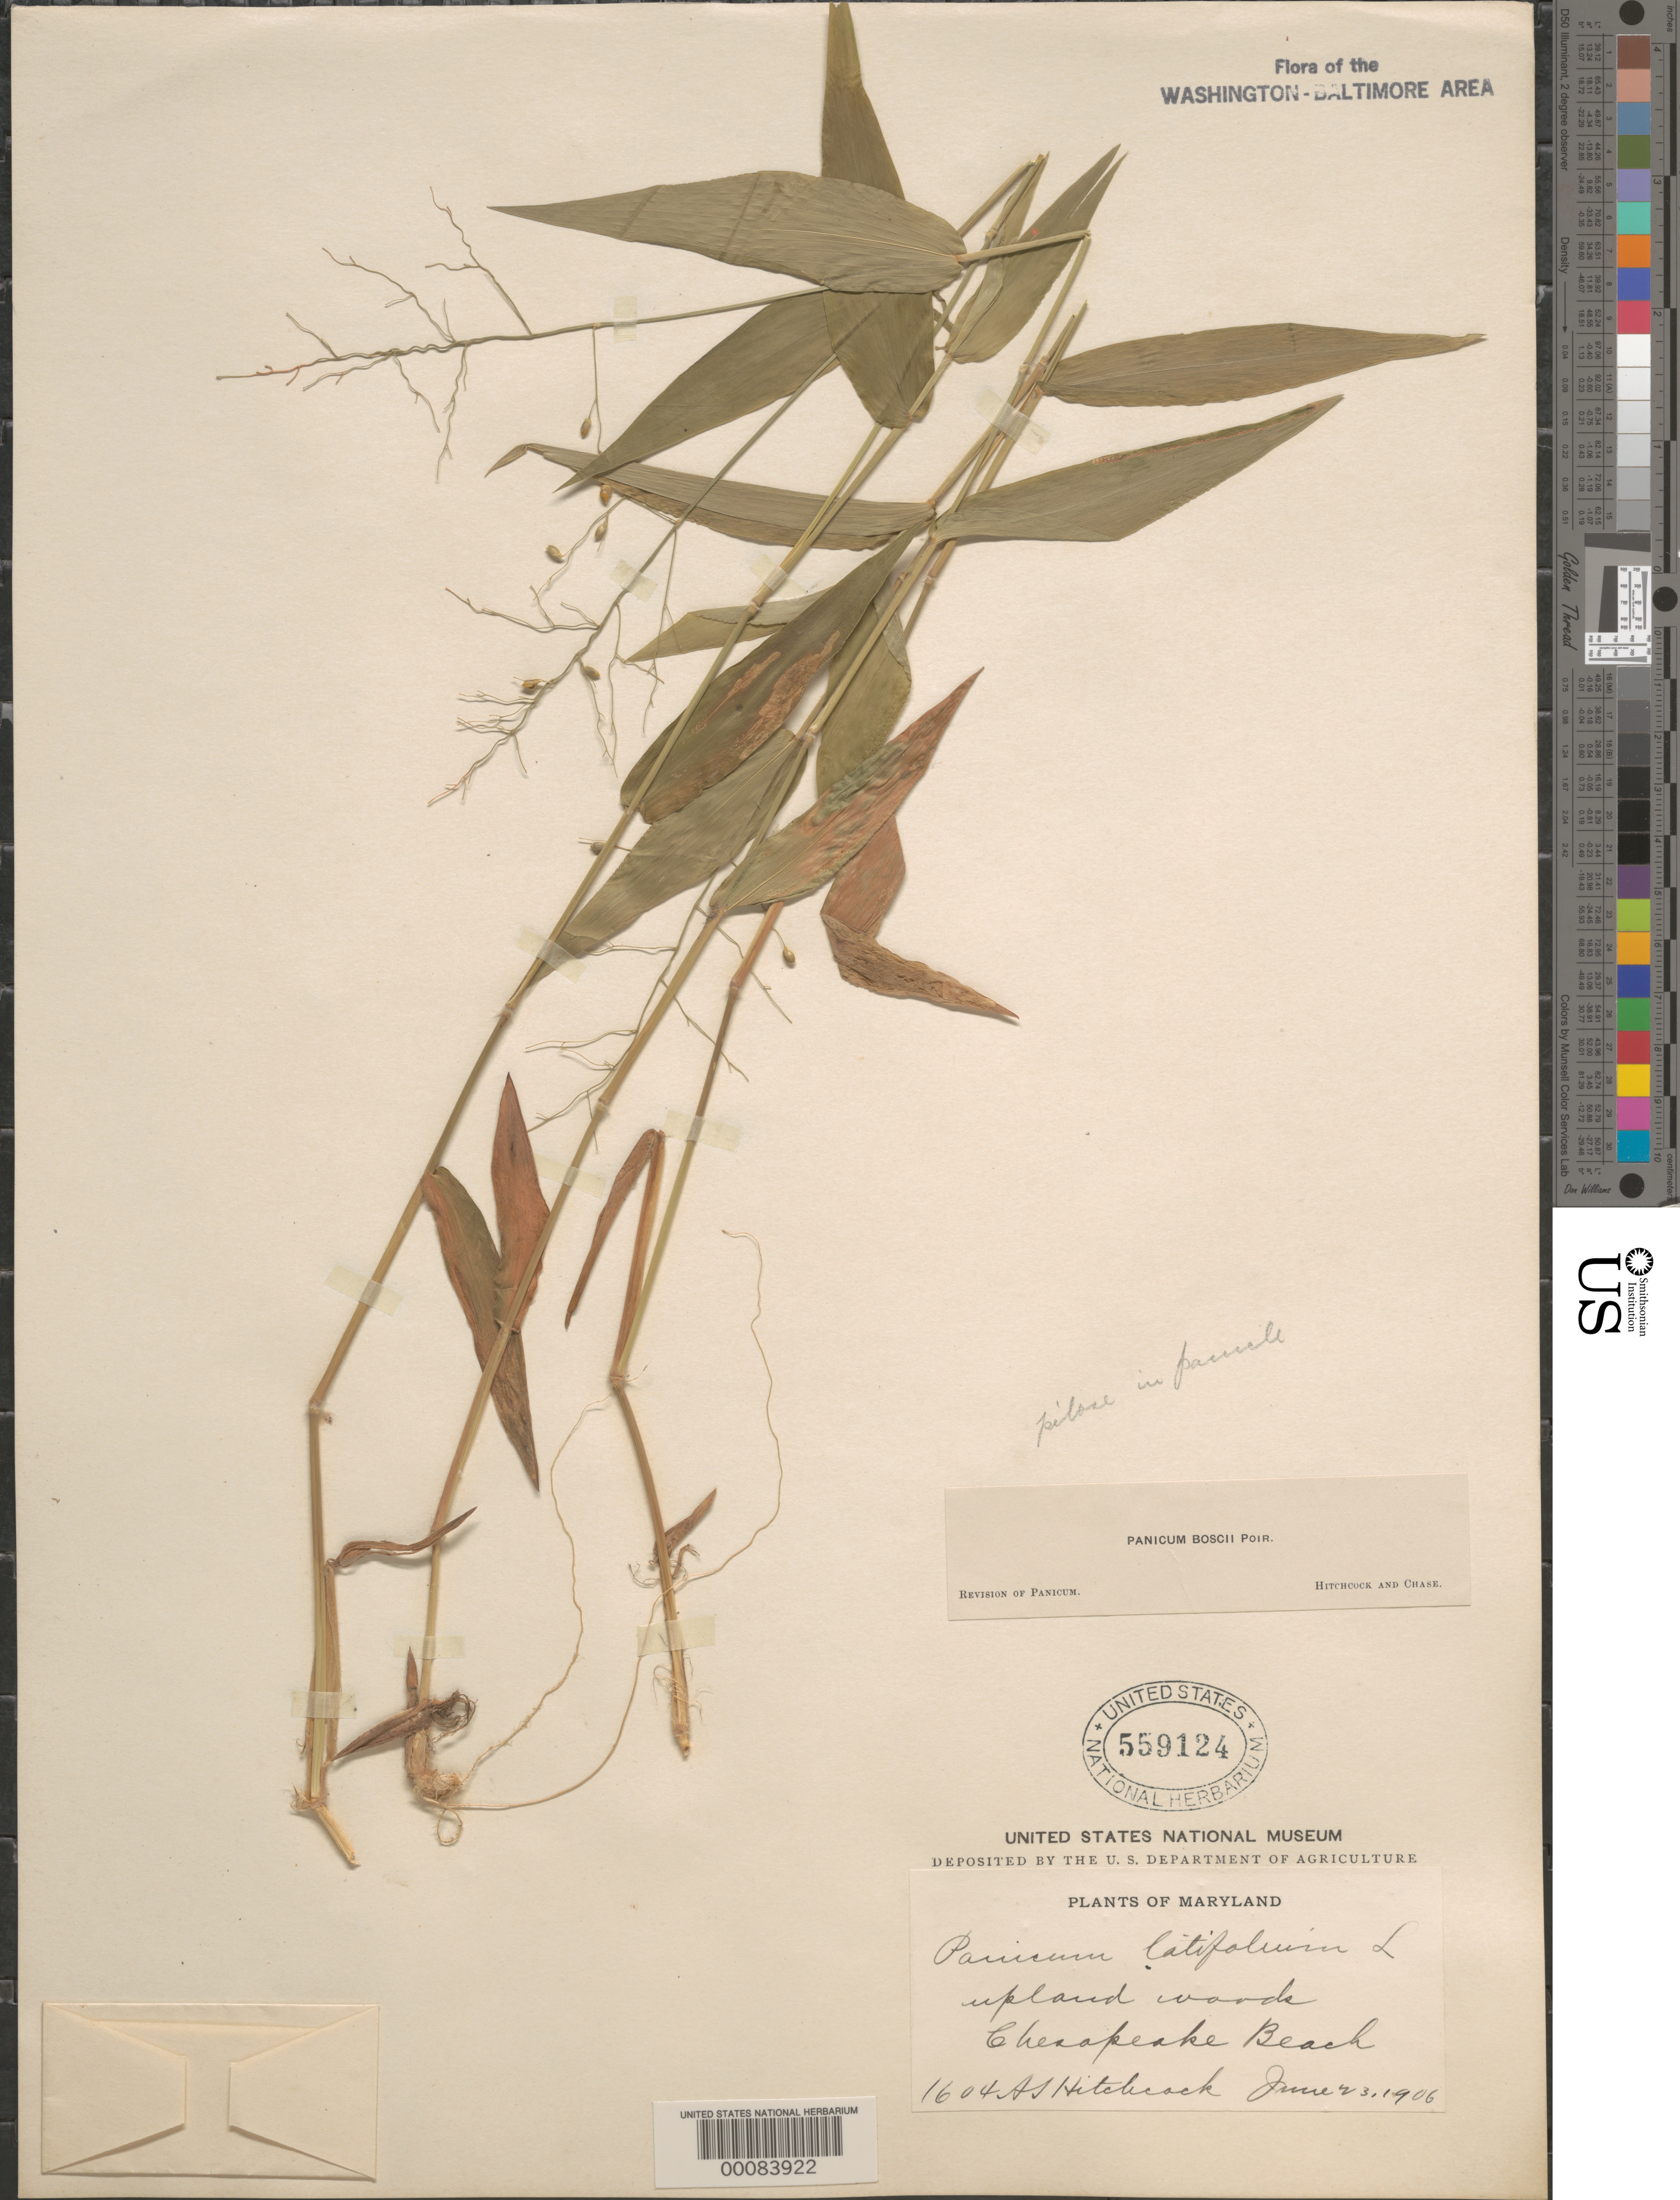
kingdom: Plantae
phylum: Tracheophyta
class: Liliopsida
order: Poales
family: Poaceae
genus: Dichanthelium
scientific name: Dichanthelium boscii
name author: (Poir.) Gould & C.A. Clark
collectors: A. S. Hitchcock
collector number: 1604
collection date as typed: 23 Jun 1906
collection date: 1906-06-23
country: United States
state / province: Maryland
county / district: Calvert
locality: Chesapeake Beach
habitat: Sandy soil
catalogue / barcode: US 559124